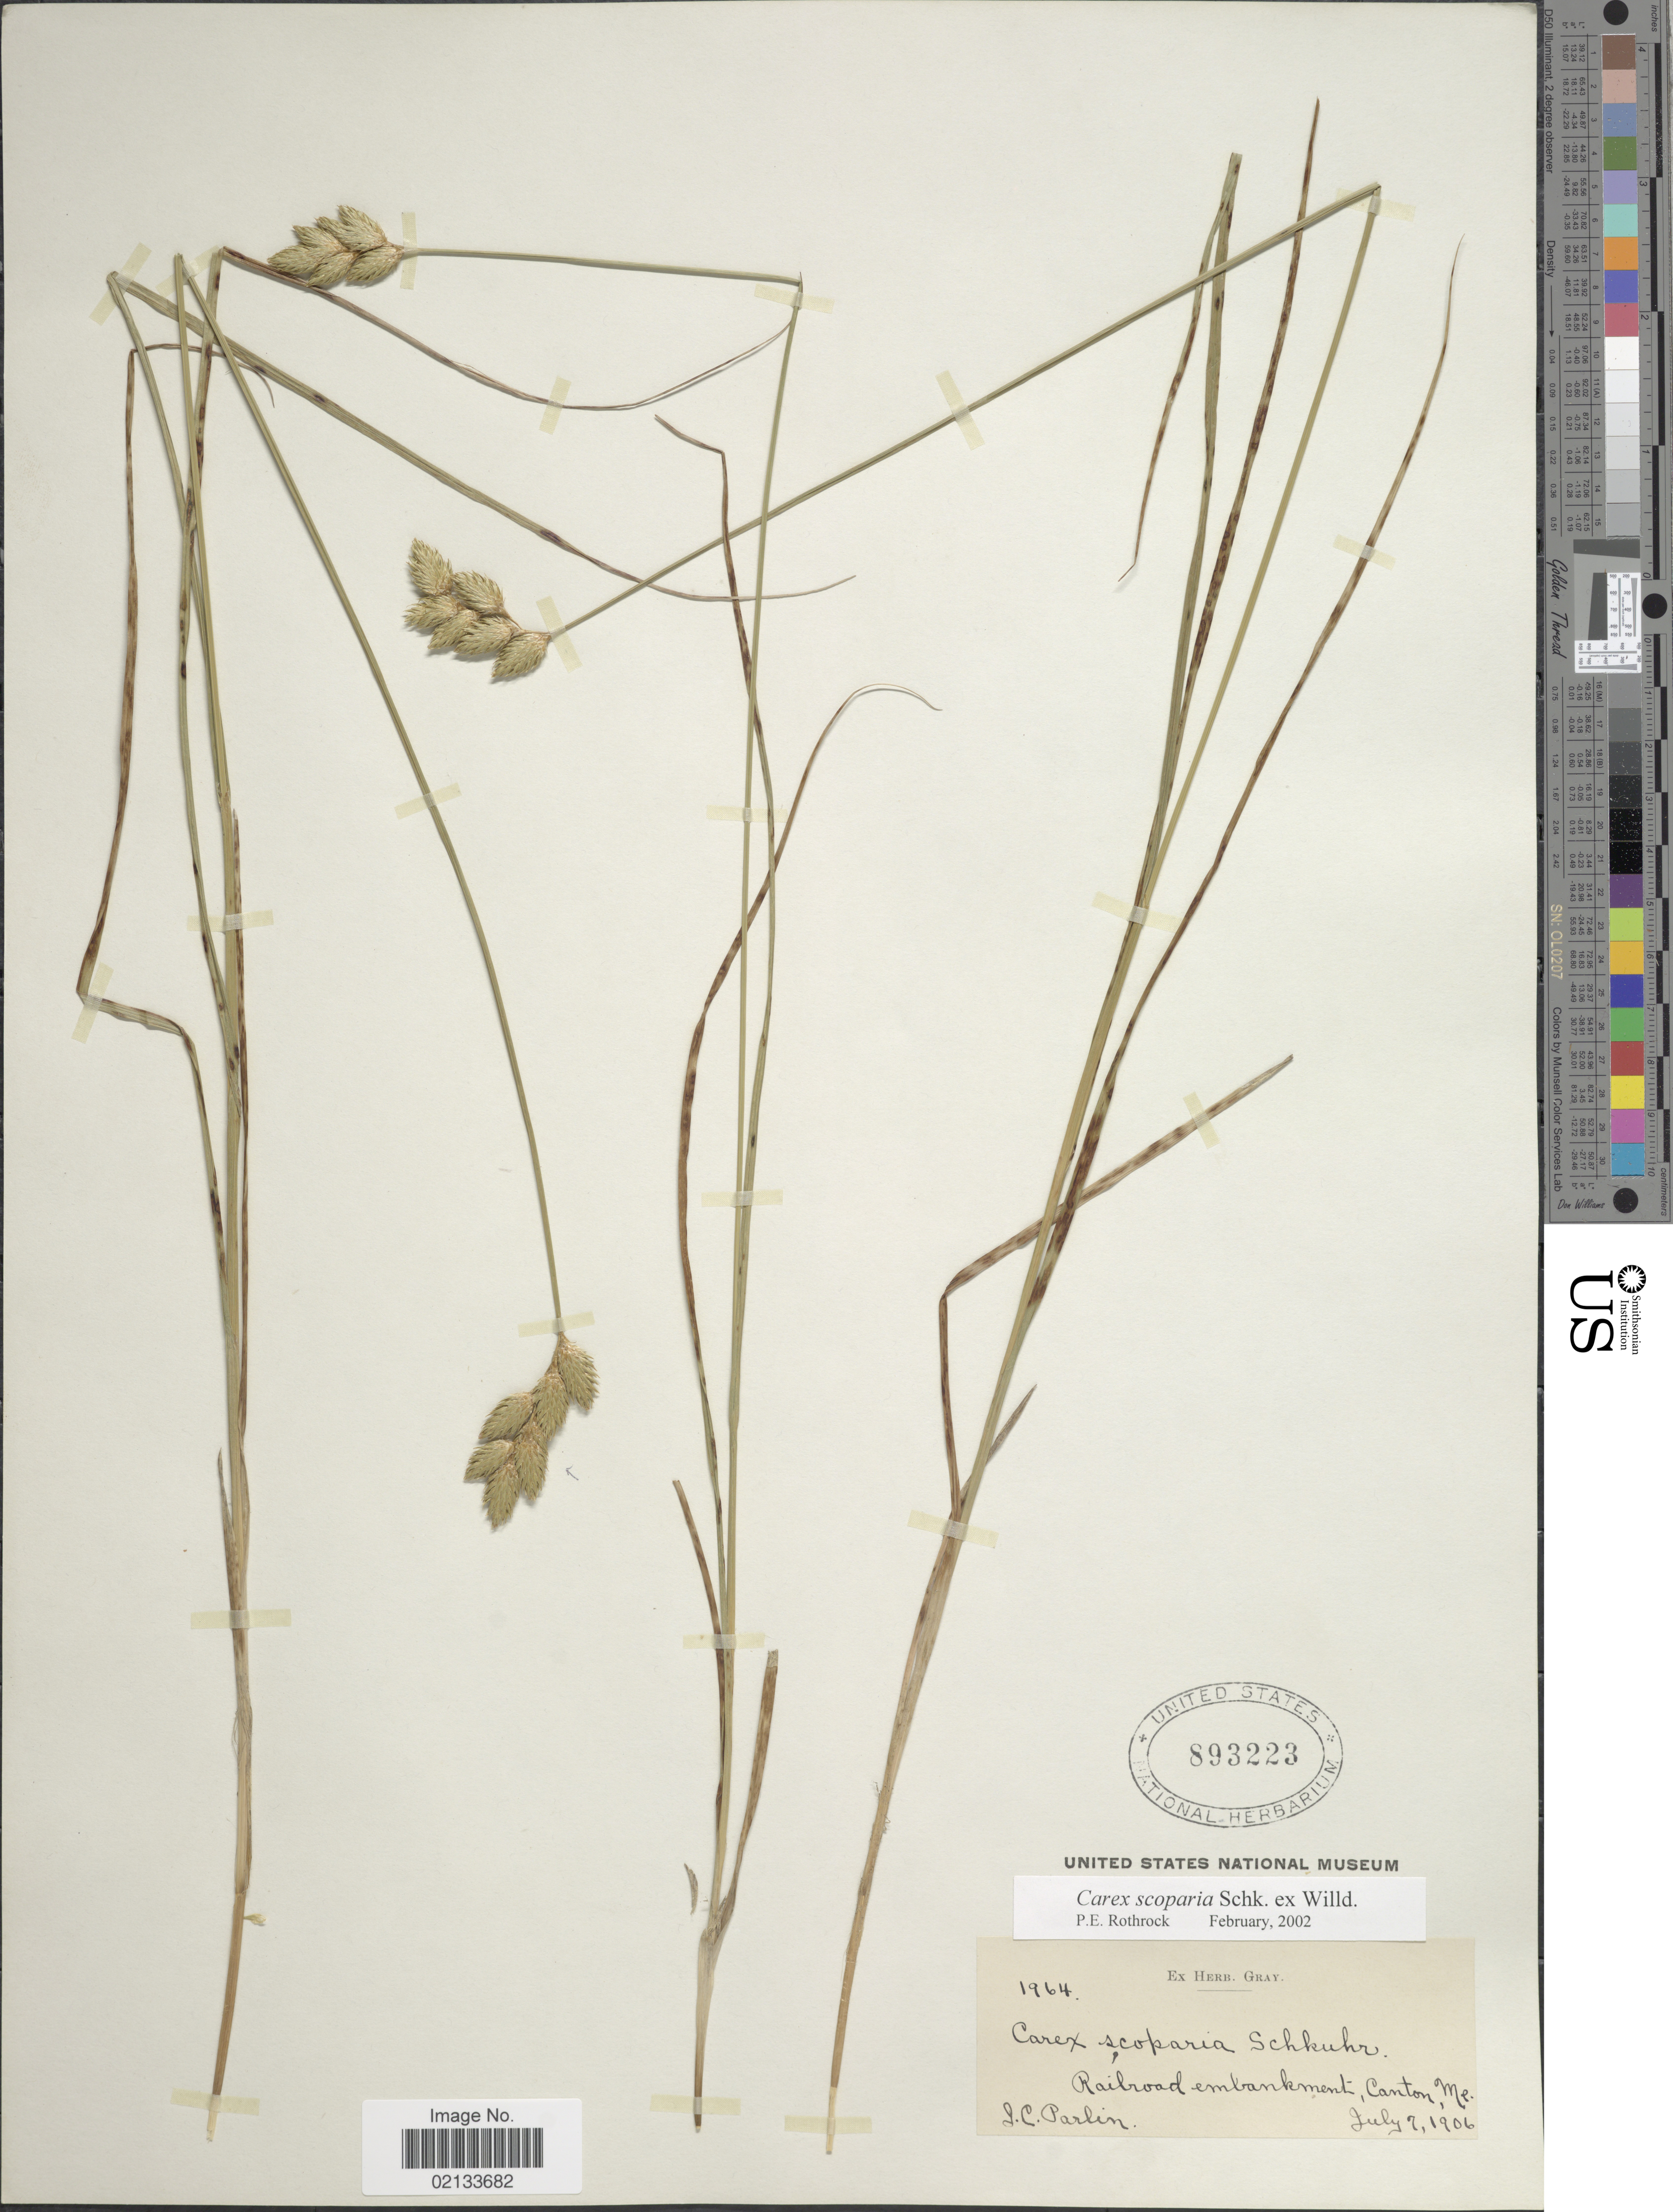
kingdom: Plantae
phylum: Tracheophyta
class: Liliopsida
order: Poales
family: Cyperaceae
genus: Carex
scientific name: Carex scoparia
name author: Schkuhr ex Willd.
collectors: J. Parlin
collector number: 1964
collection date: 1906-07-07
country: United States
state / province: Maine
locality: Railroad embankment, Canton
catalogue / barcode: US 893223